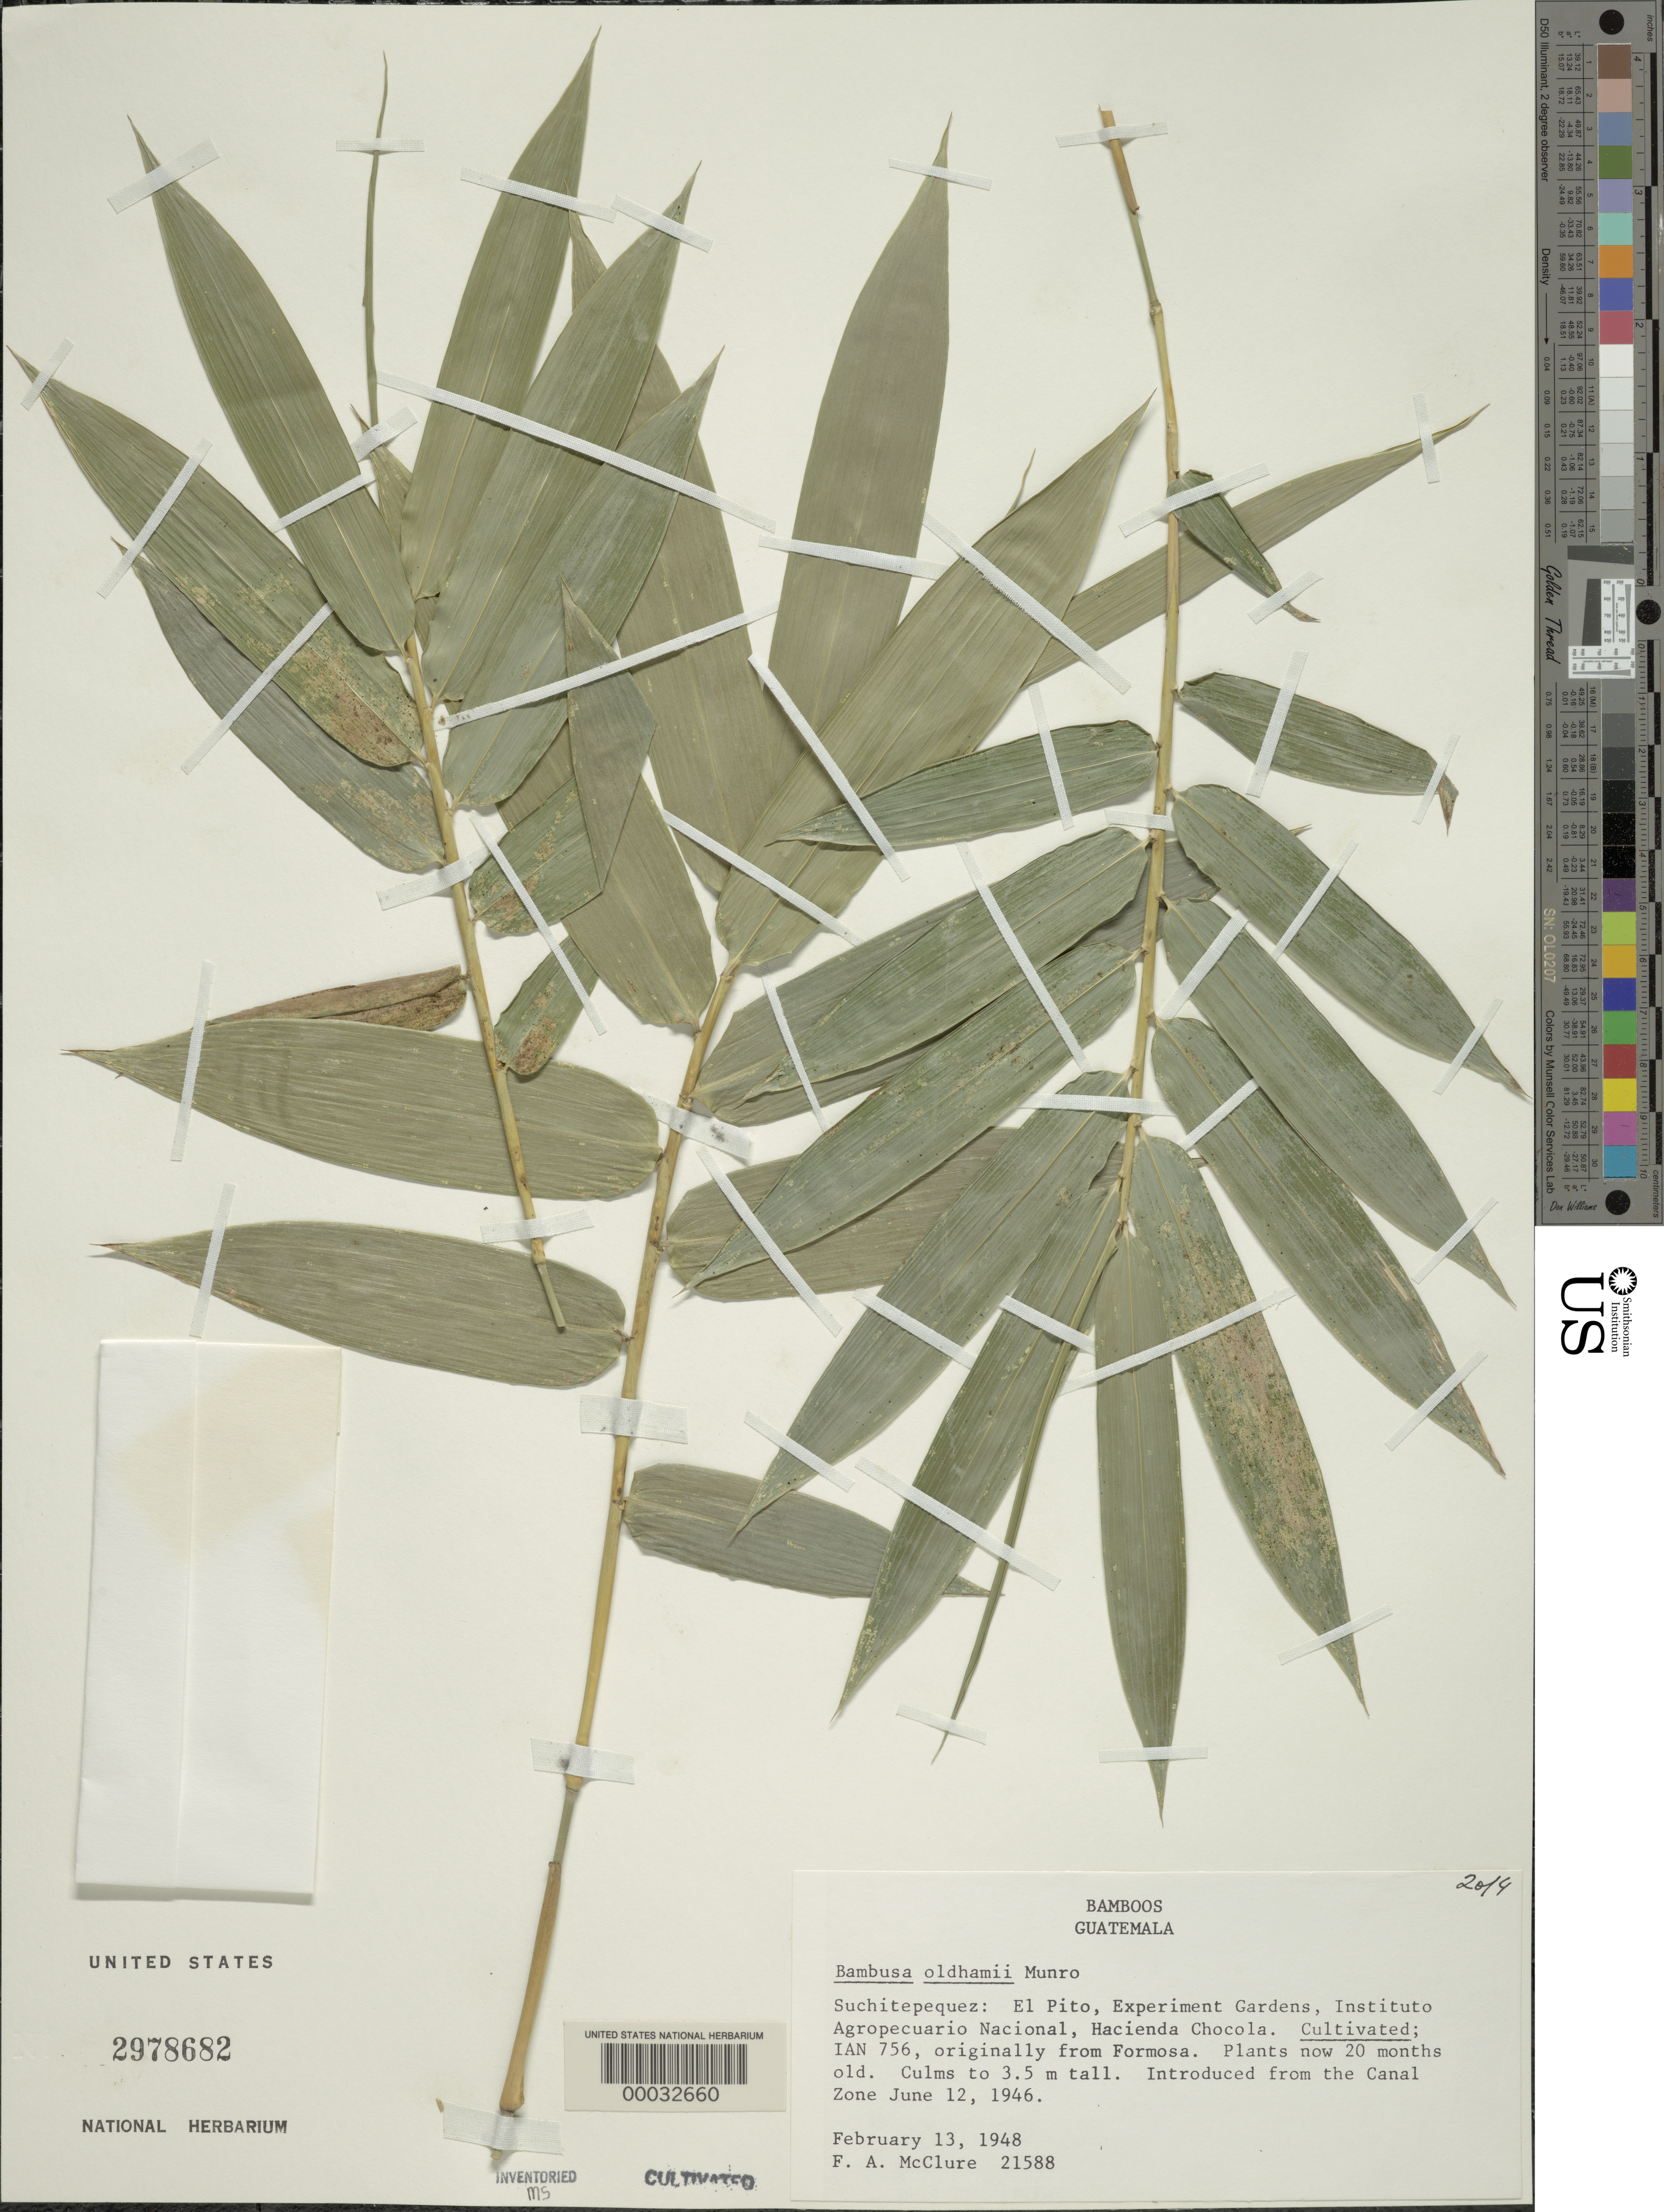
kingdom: Plantae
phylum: Tracheophyta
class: Liliopsida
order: Poales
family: Poaceae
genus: Bambusa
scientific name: Bambusa oldhamii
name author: Munro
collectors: F. A. McClure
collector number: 21588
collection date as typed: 13 Feb 1948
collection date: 1948-02-13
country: Guatemala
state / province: Suchitepéquez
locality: Experimental garden - El Pito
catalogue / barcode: US 2978682